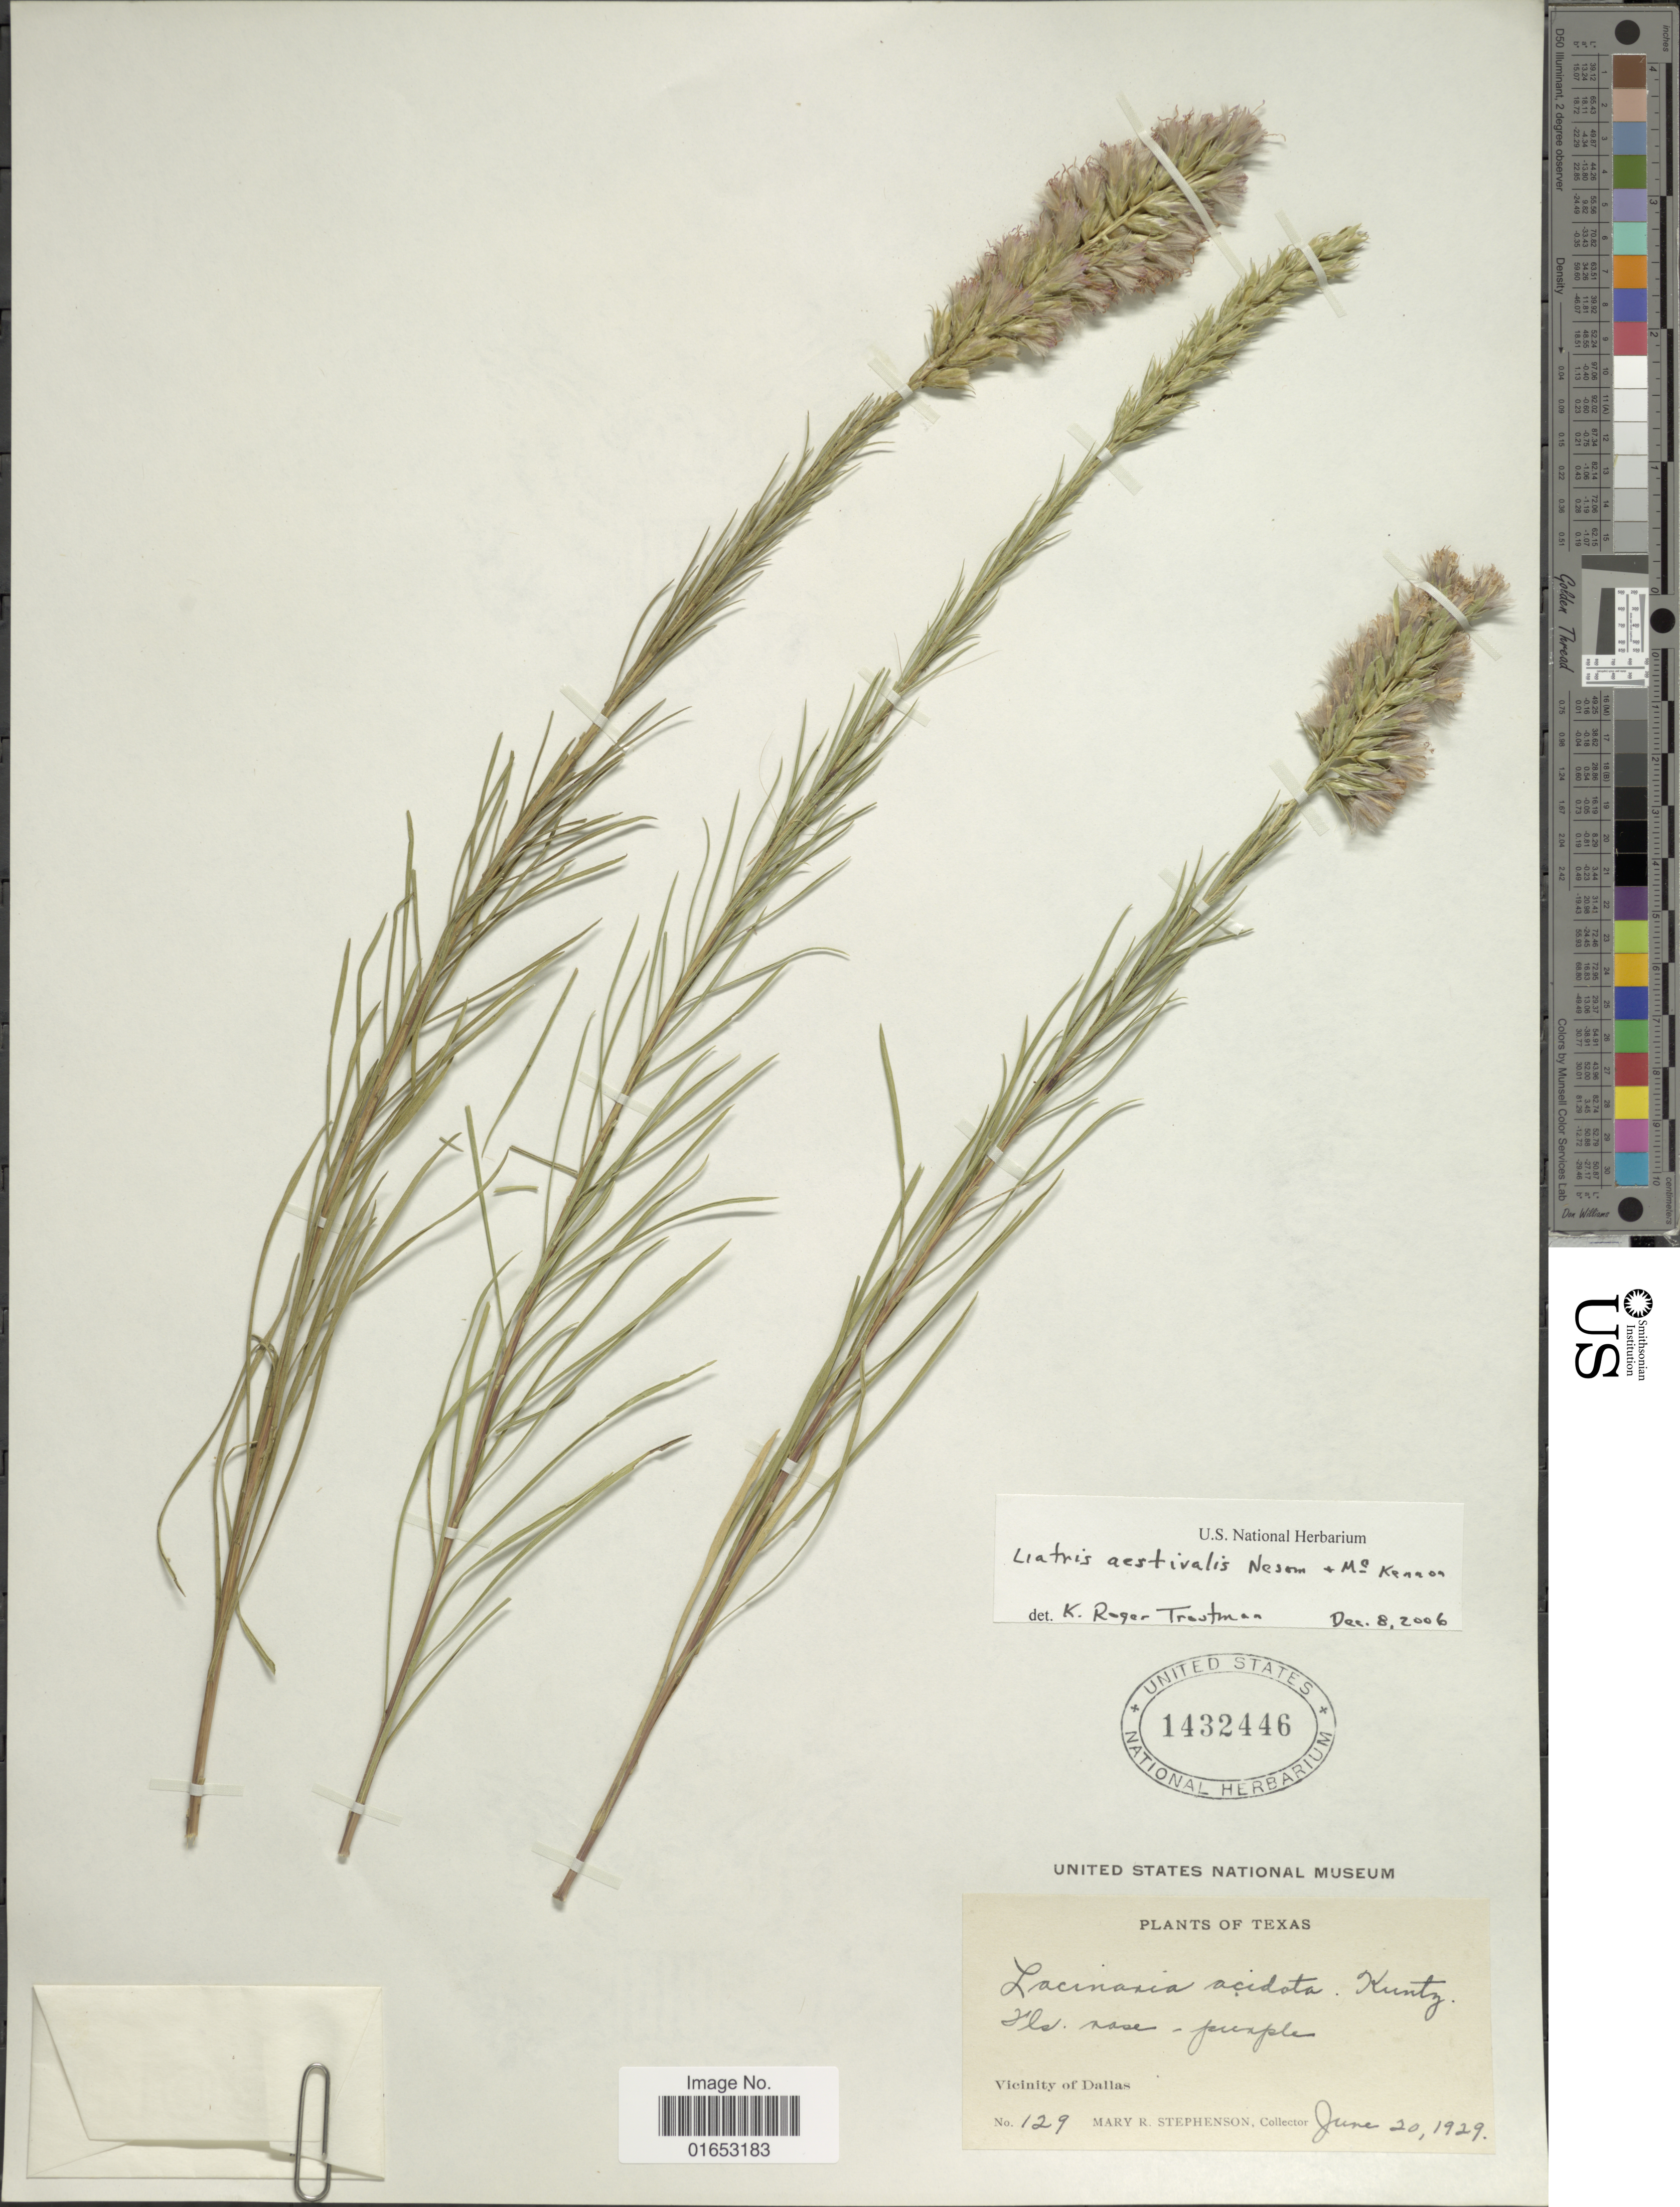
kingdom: Plantae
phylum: Tracheophyta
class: Magnoliopsida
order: Asterales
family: Asteraceae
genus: Liatris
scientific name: Liatris aestivalis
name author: G.L. Nesom & O'Kennon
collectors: M. Stephenson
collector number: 129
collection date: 1929-06-20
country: United States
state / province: Texas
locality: Vicinity of Dallas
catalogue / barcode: US 1432446